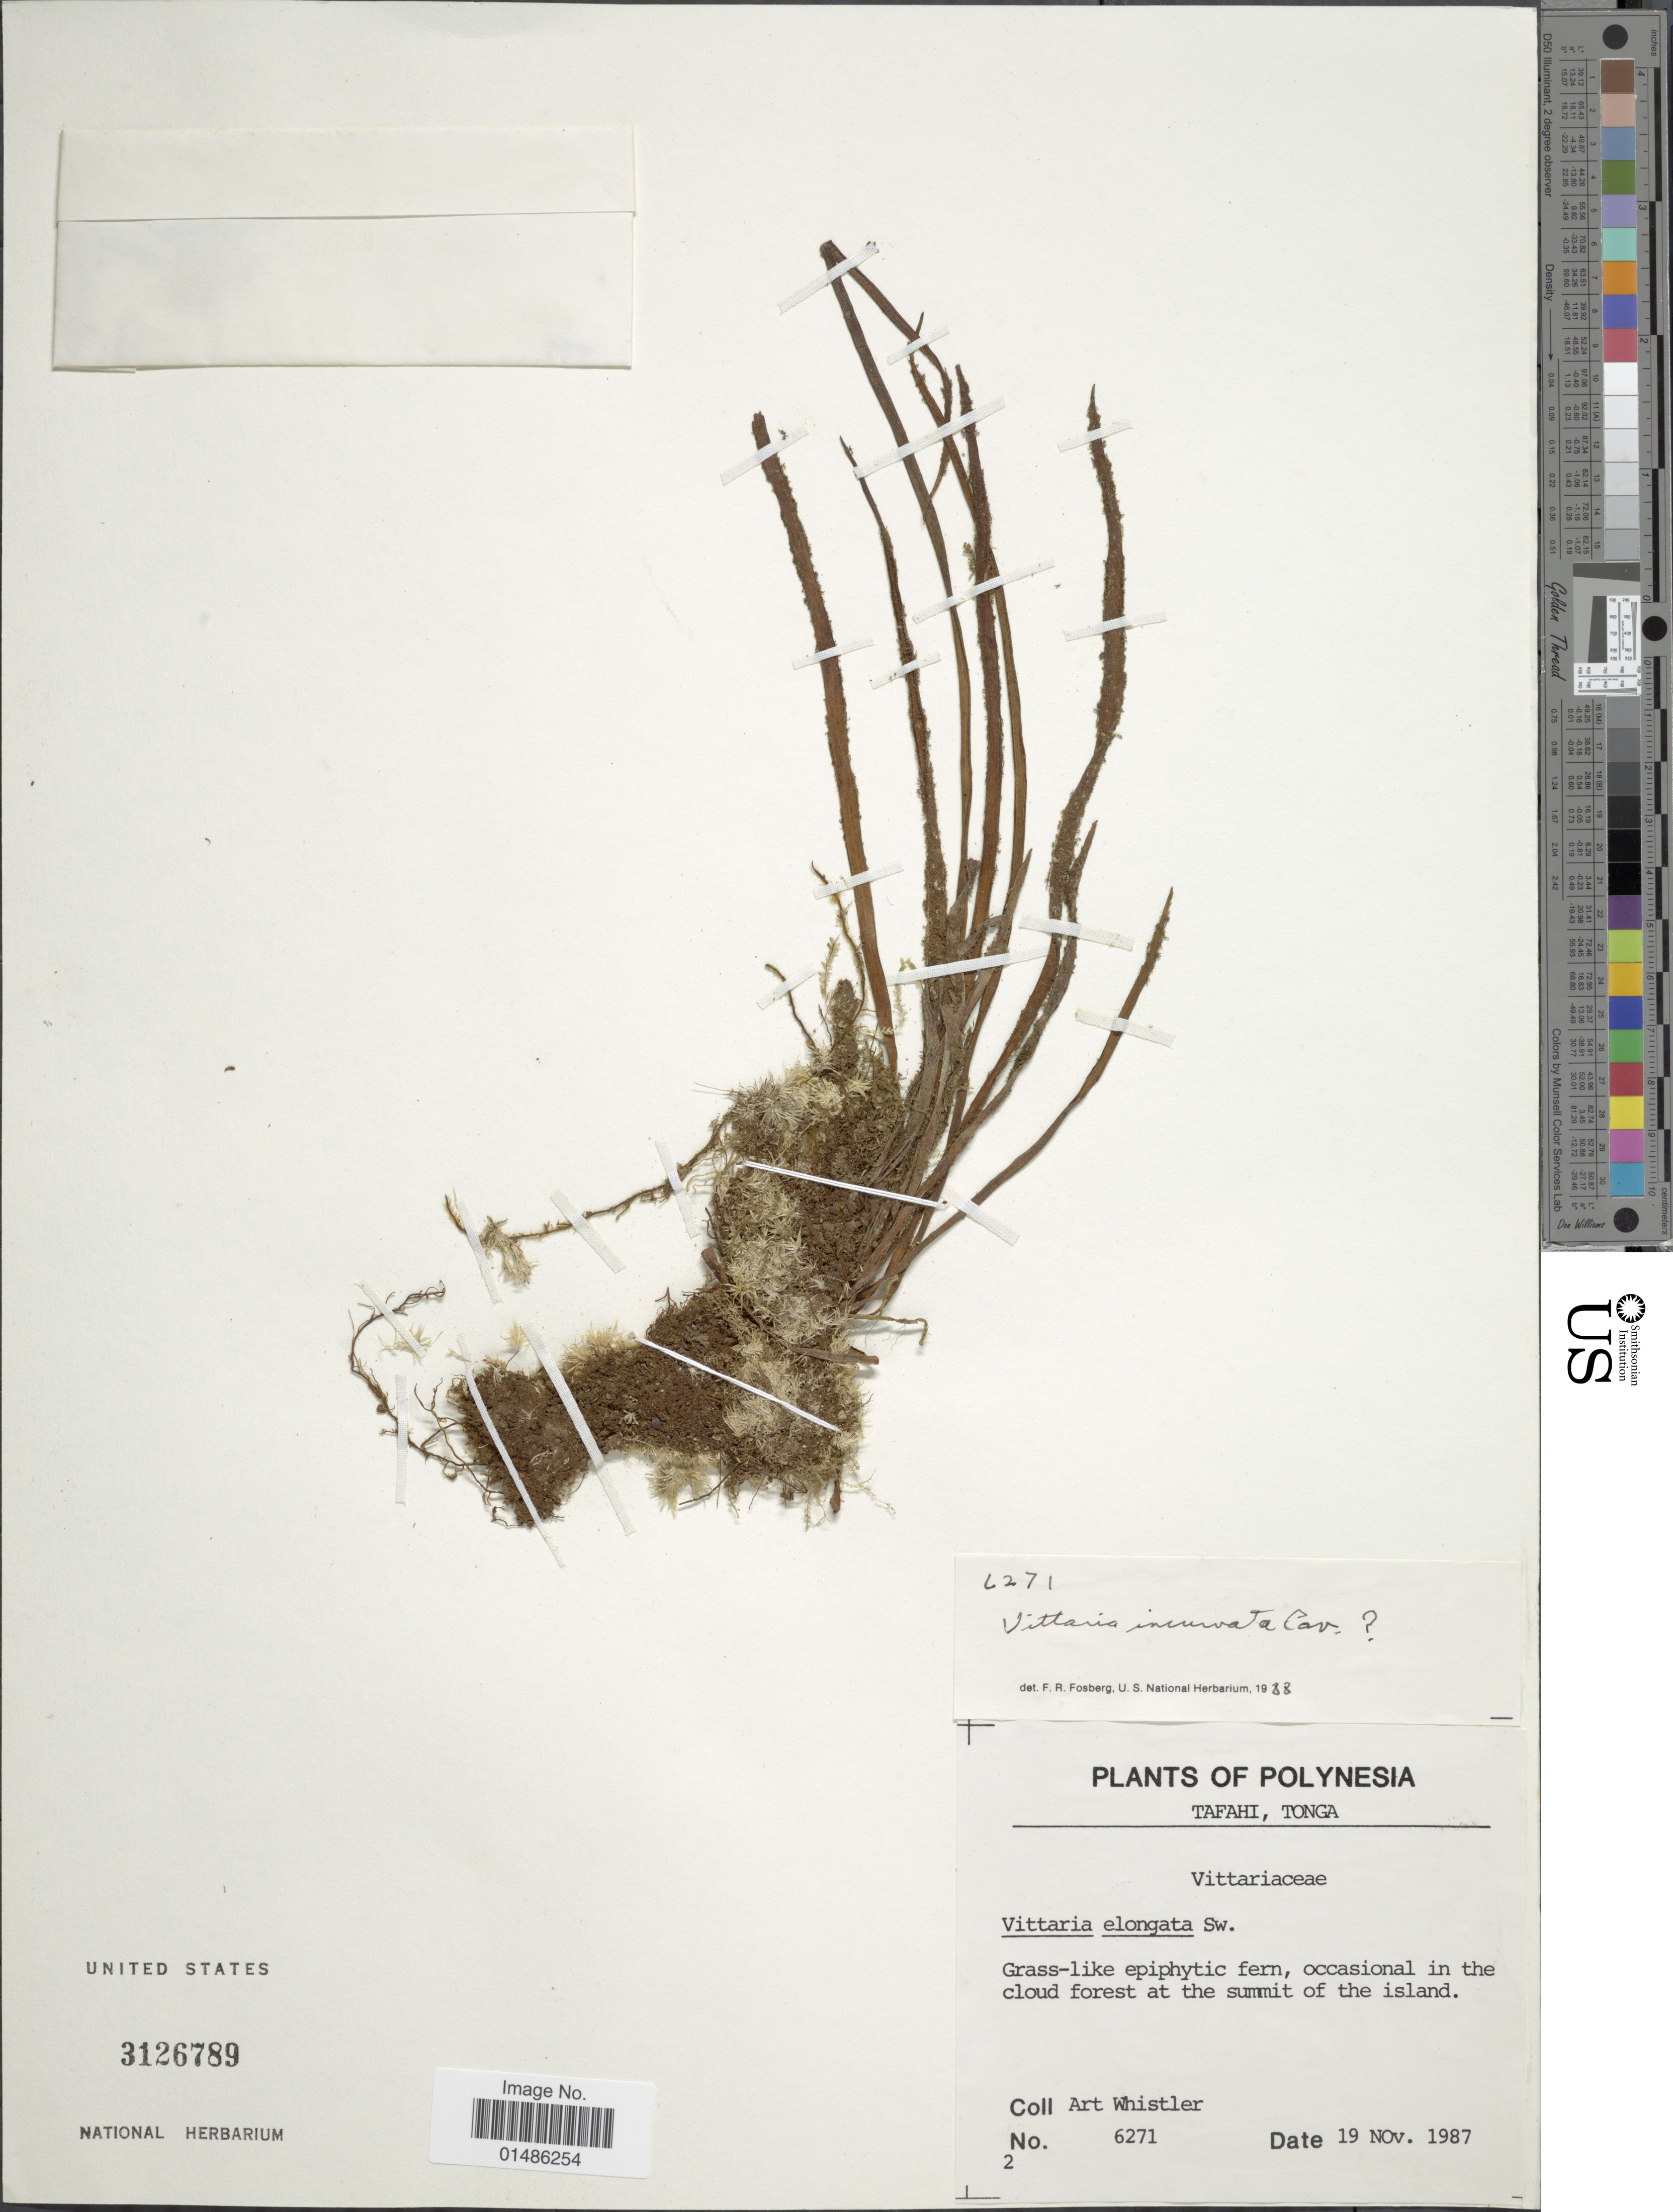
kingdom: Plantae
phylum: Tracheophyta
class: Polypodiopsida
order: Polypodiales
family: Pteridaceae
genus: Haplopteris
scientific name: Haplopteris ensiformis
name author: (Sw.) E.H. Crane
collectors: A. Whistler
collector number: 6271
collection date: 1987-11-19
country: Tonga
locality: Polynesia. Tafahi. Grass-like epiphytic fern, occasional in the cloud forest at the summit of the island.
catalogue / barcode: US 3126789